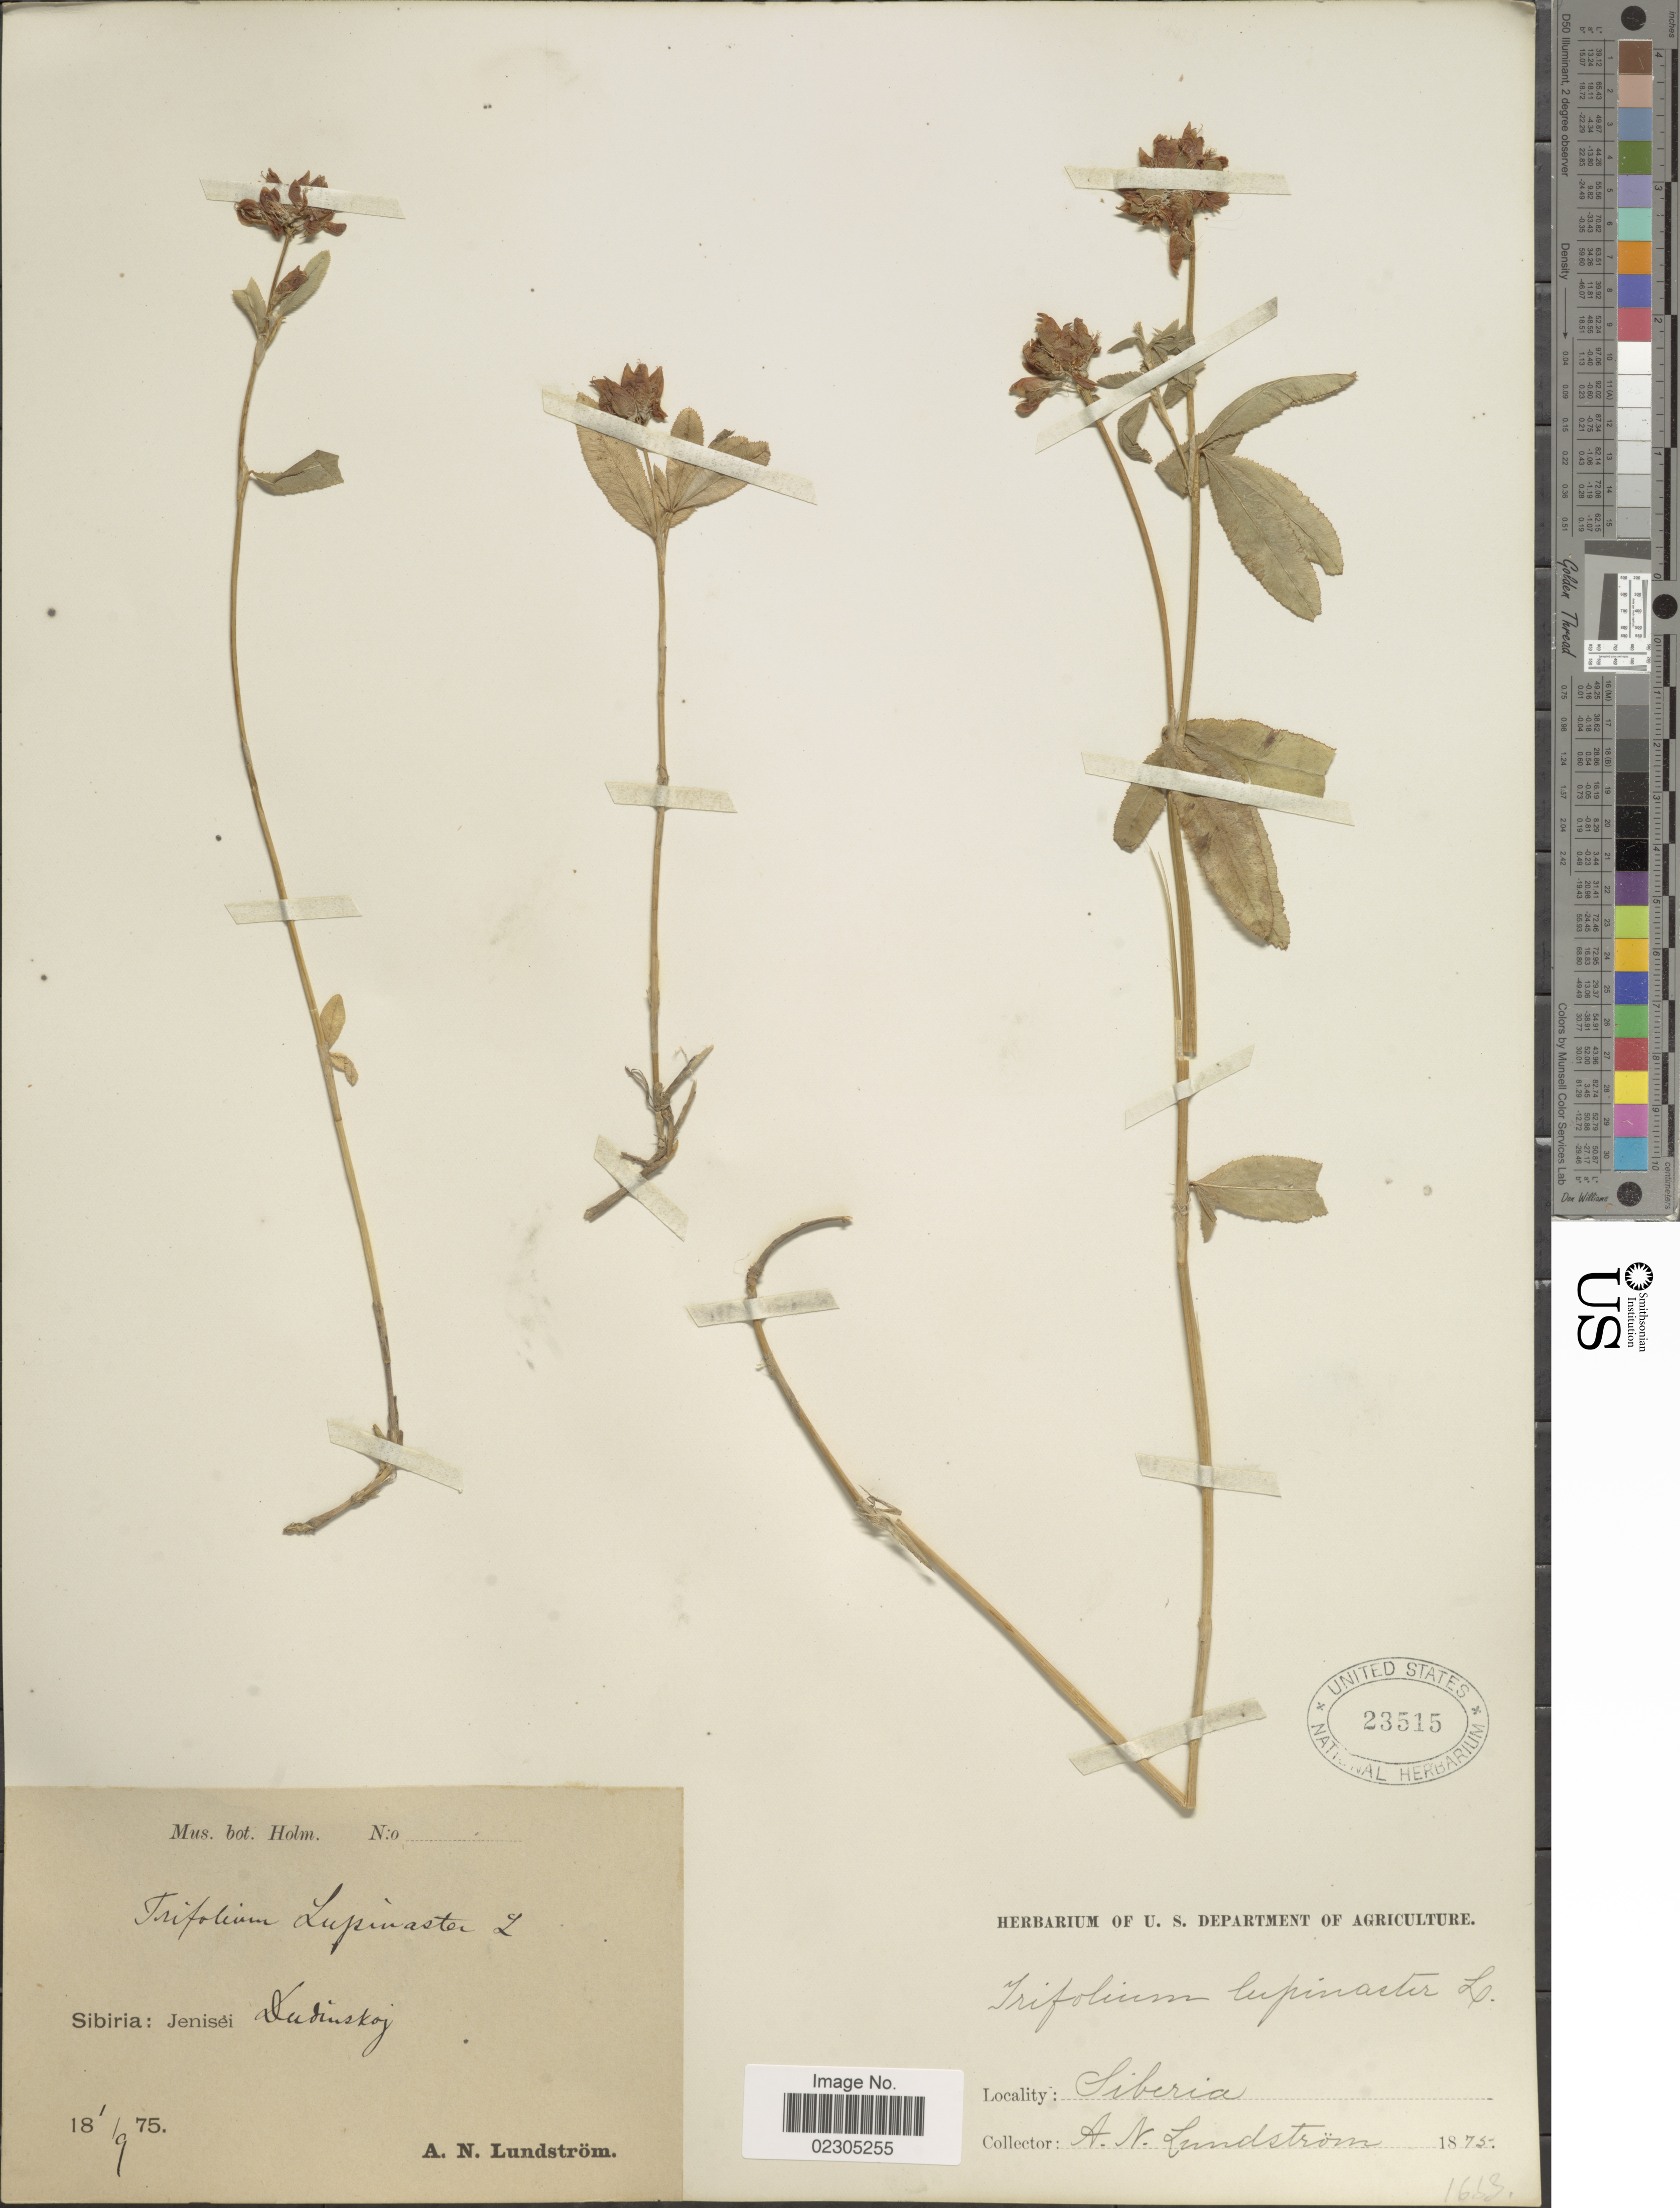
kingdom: Plantae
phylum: Tracheophyta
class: Magnoliopsida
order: Fabales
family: Fabaceae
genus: Trifolium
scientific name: Trifolium lupinaster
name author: L.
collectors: A. N. Lundstrom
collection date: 1875-09-01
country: Russian Federation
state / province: Krasnoyarsk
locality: Sibiria: Jenisei Dudinskoj. (Yenisey, Dudinka)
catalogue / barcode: US 23515